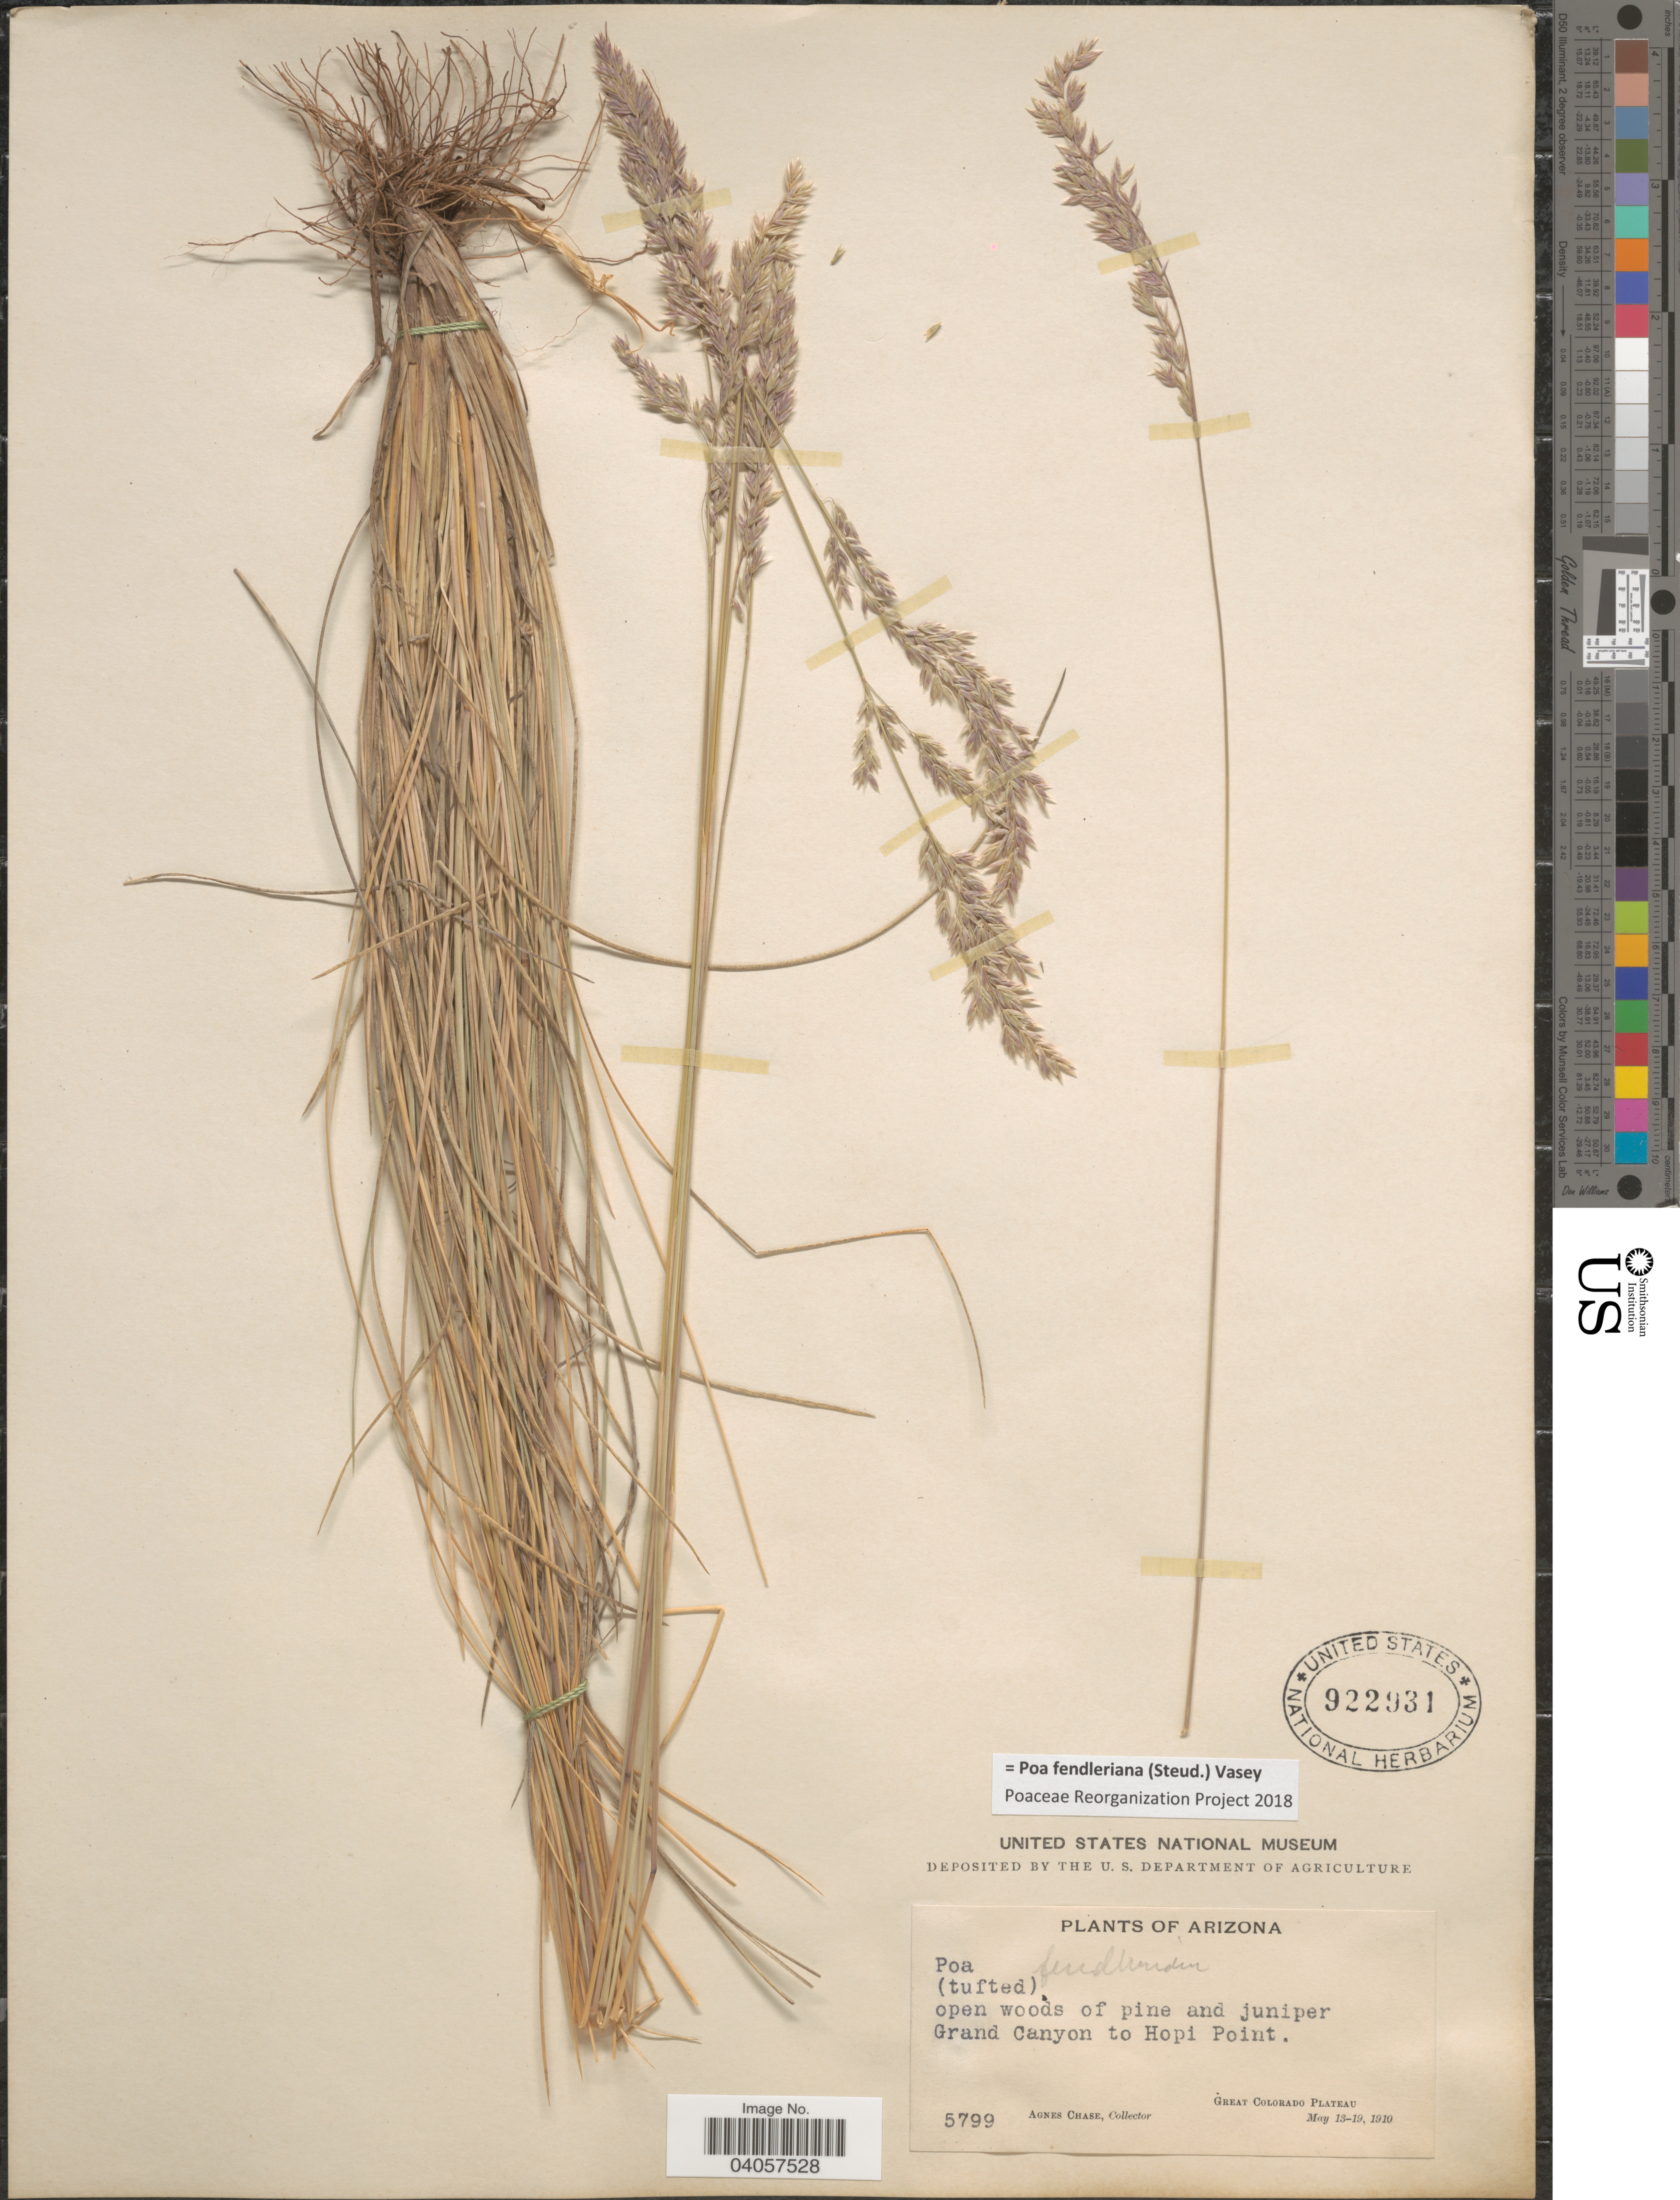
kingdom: Plantae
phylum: Tracheophyta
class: Liliopsida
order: Poales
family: Poaceae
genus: Poa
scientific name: Poa fendleriana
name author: (Steud.) Vasey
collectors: A. Chase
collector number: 5799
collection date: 1910-05-13/1910-05-19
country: United States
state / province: Arizona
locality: Open woods of pine and juniper, Grand Canyon to Hopi Point. Great Colorado Plateau.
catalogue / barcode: US 922931